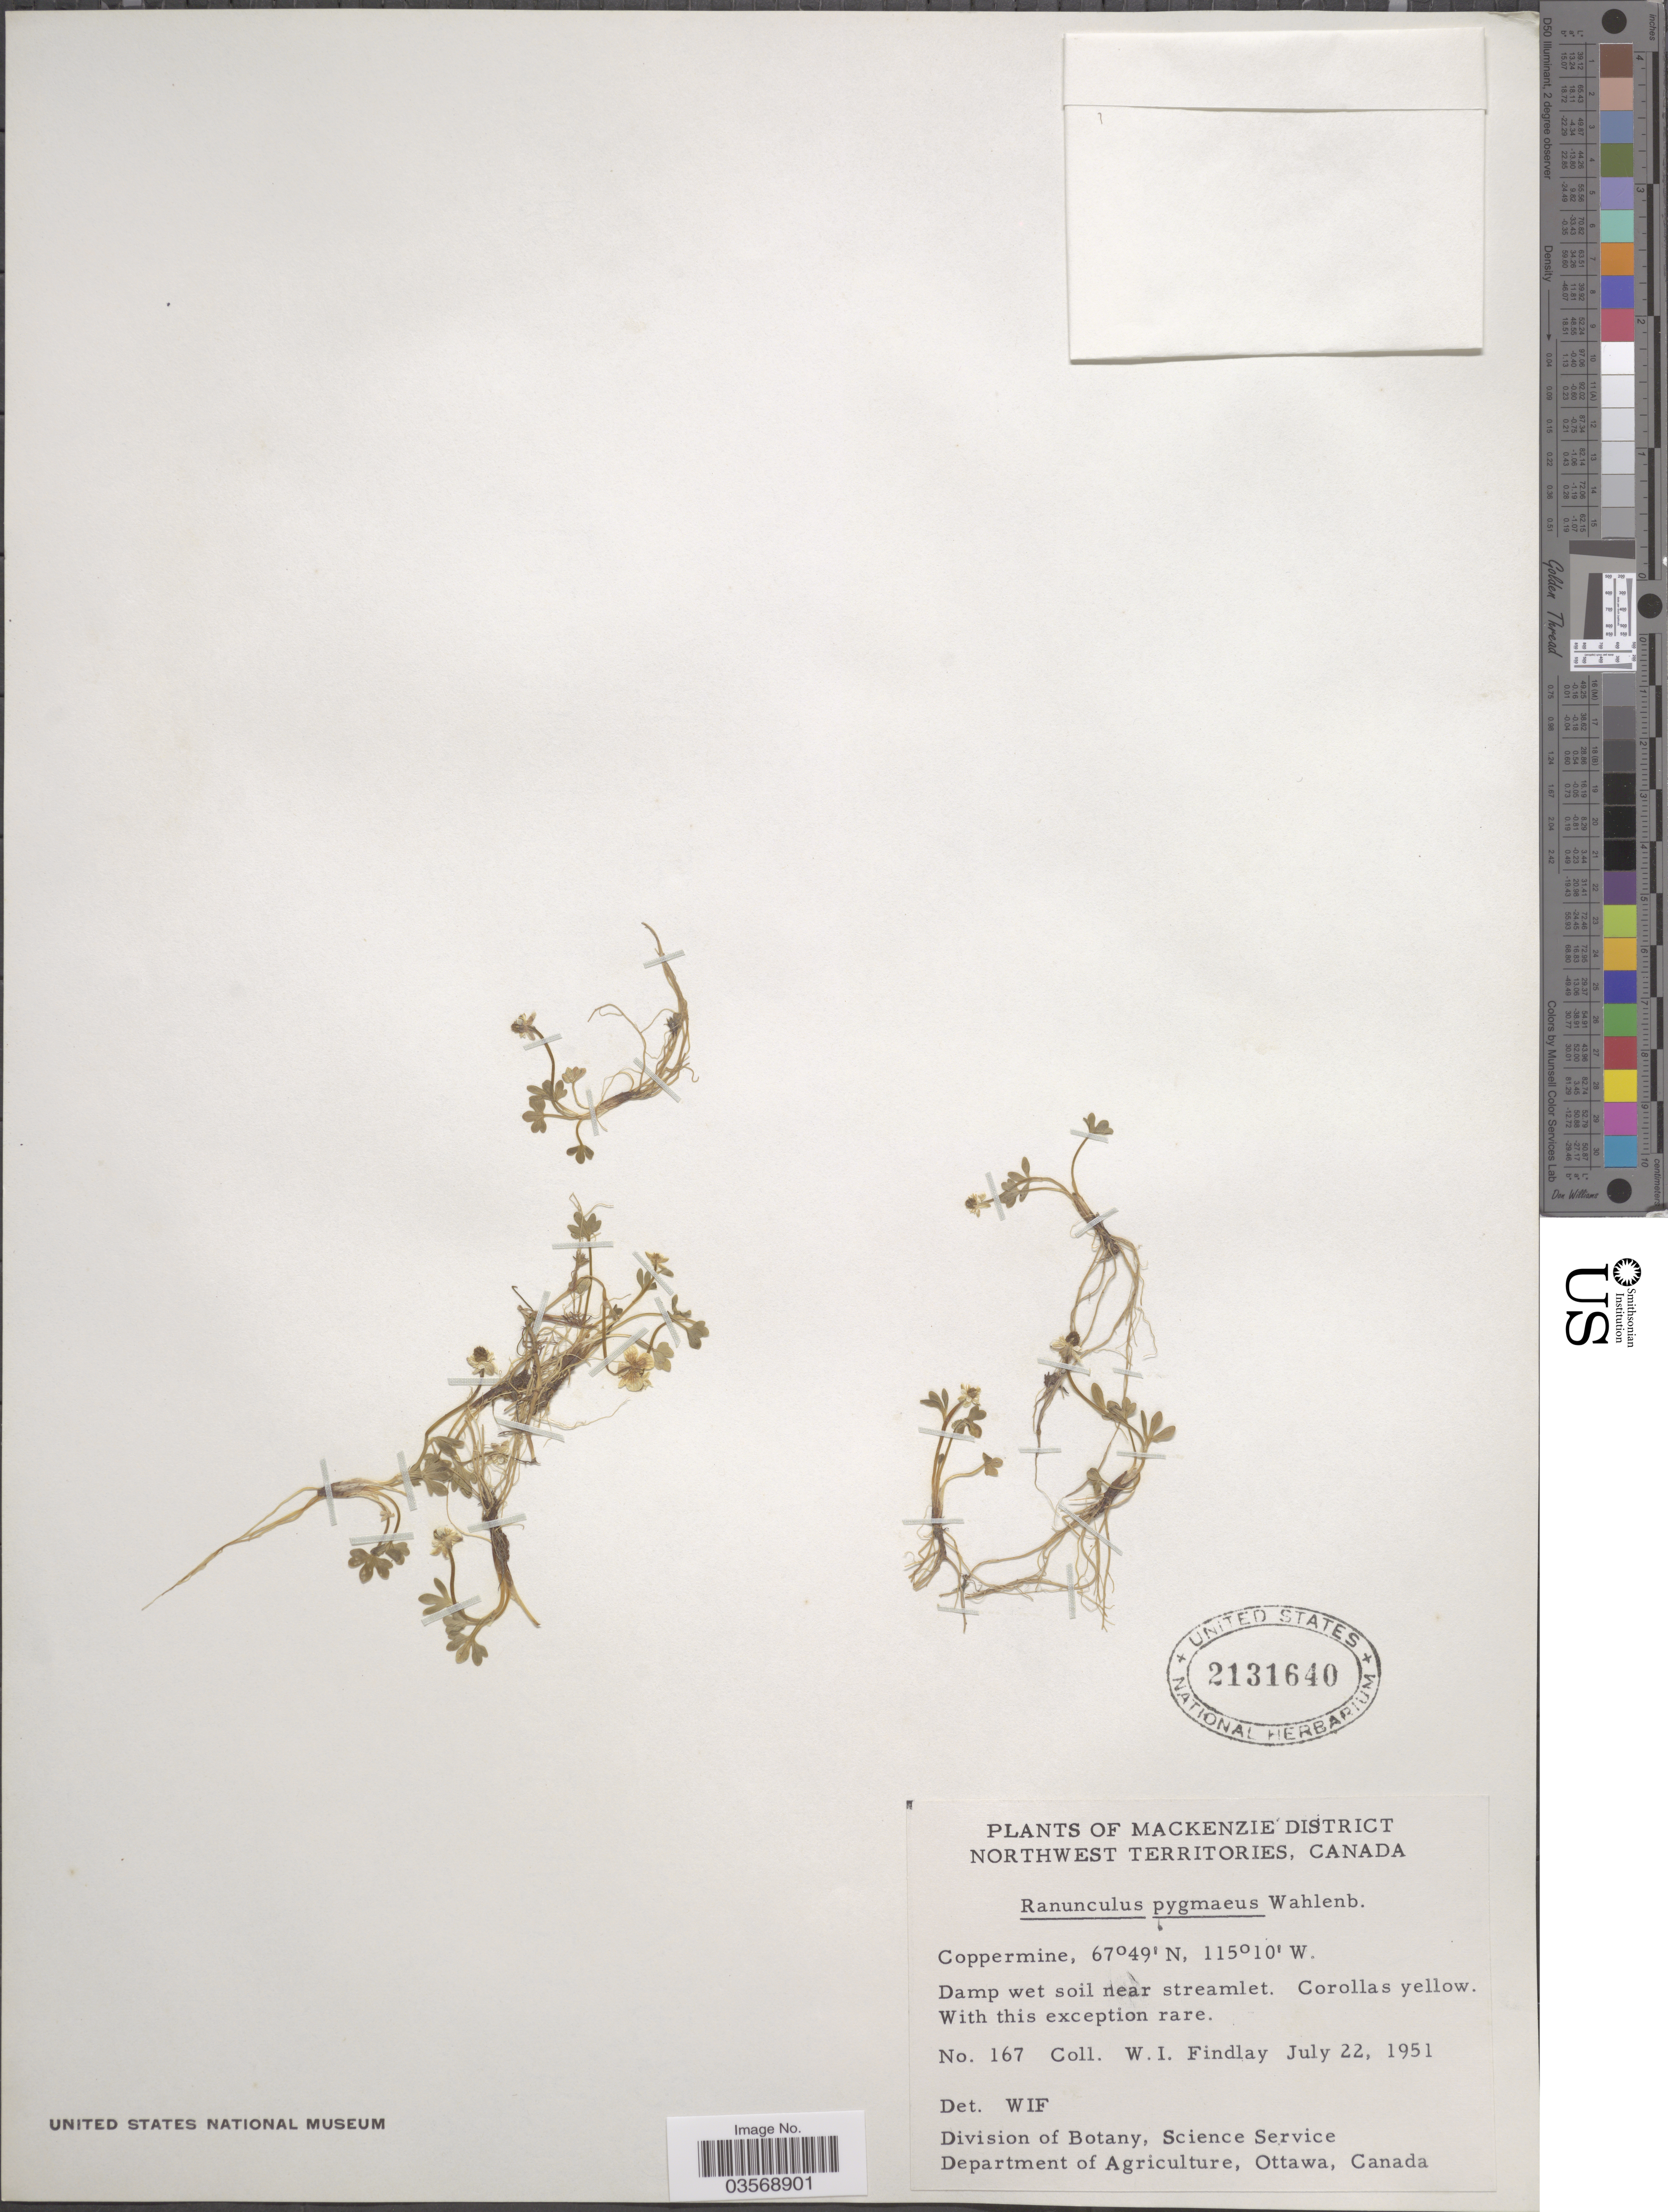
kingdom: Plantae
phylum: Tracheophyta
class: Magnoliopsida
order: Ranunculales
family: Ranunculaceae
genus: Ranunculus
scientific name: Ranunculus pygmaeus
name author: Wahlenb.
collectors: W. Findlay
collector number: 167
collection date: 1951-07-22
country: Canada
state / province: Northwest Territories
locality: Mackenzie District. Coppermine.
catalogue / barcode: US 2131640